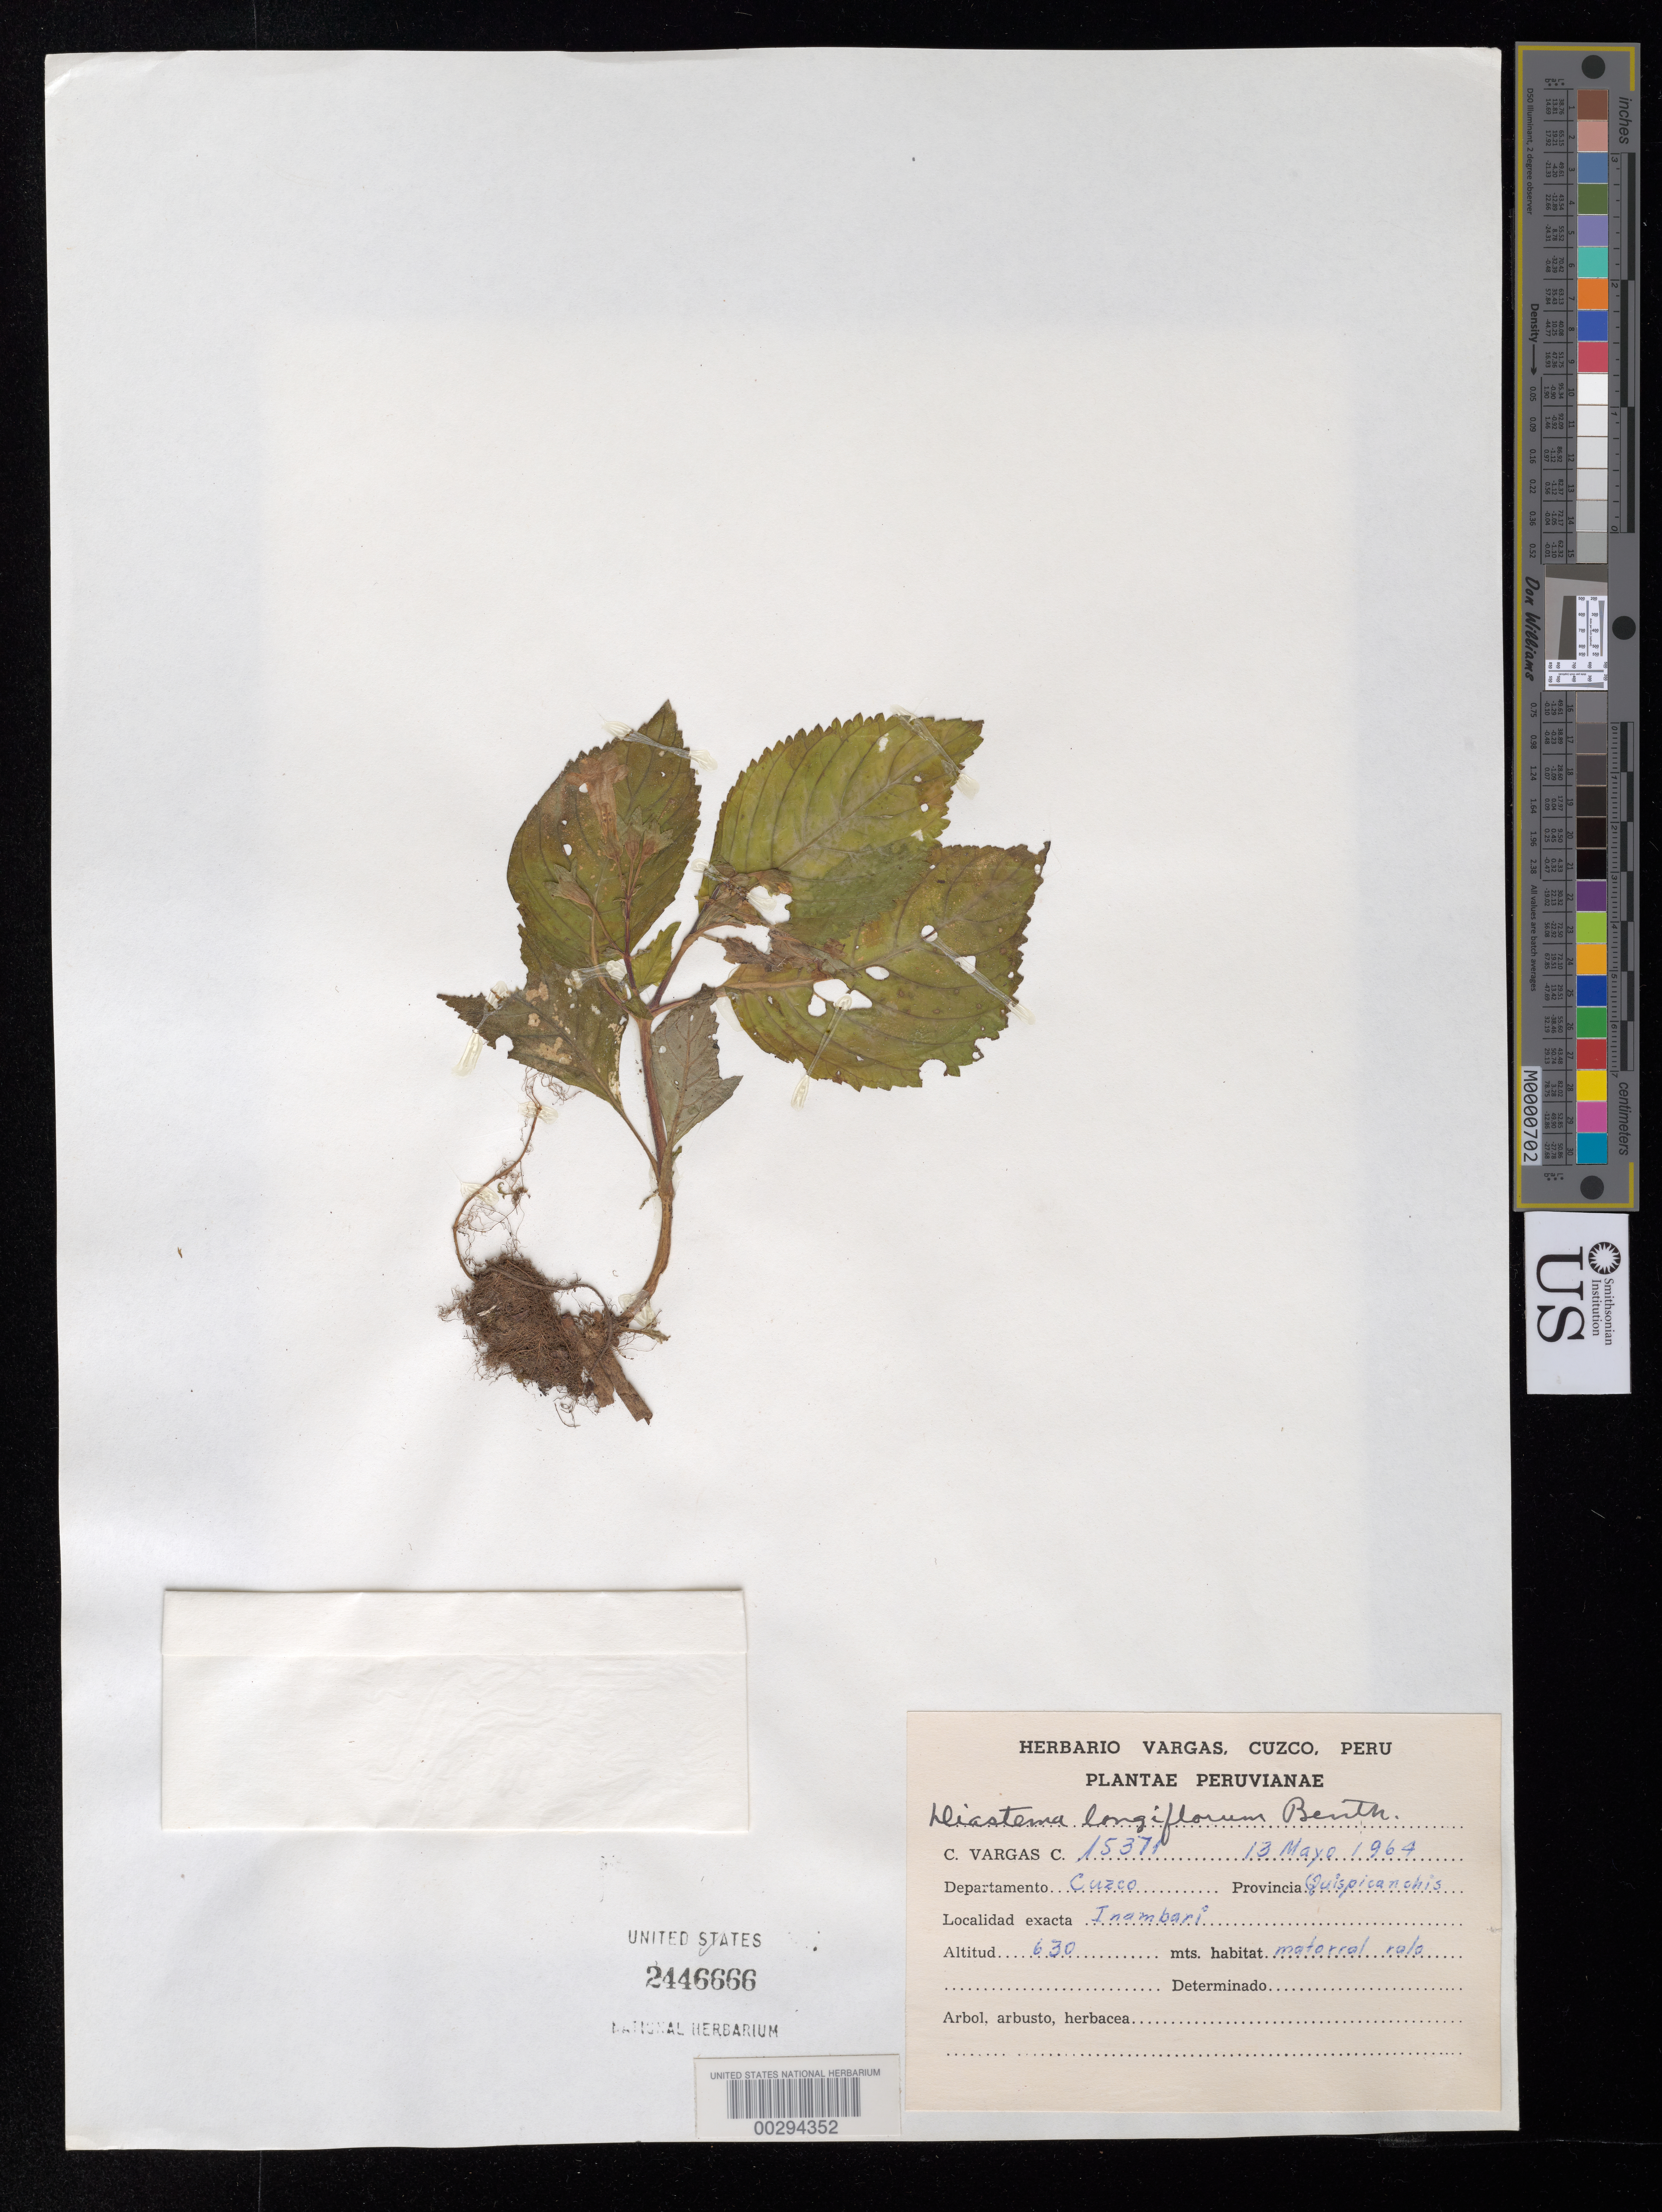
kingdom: Plantae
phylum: Tracheophyta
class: Magnoliopsida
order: Lamiales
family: Gesneriaceae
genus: Diastema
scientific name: Diastema racemiferum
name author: Benth.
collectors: C. Vargas C.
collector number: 15371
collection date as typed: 13 May 1964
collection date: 1964-05-13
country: Peru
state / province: Cusco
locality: Prov. Quispicanchis; Inambari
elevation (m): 630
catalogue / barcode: US 2446666